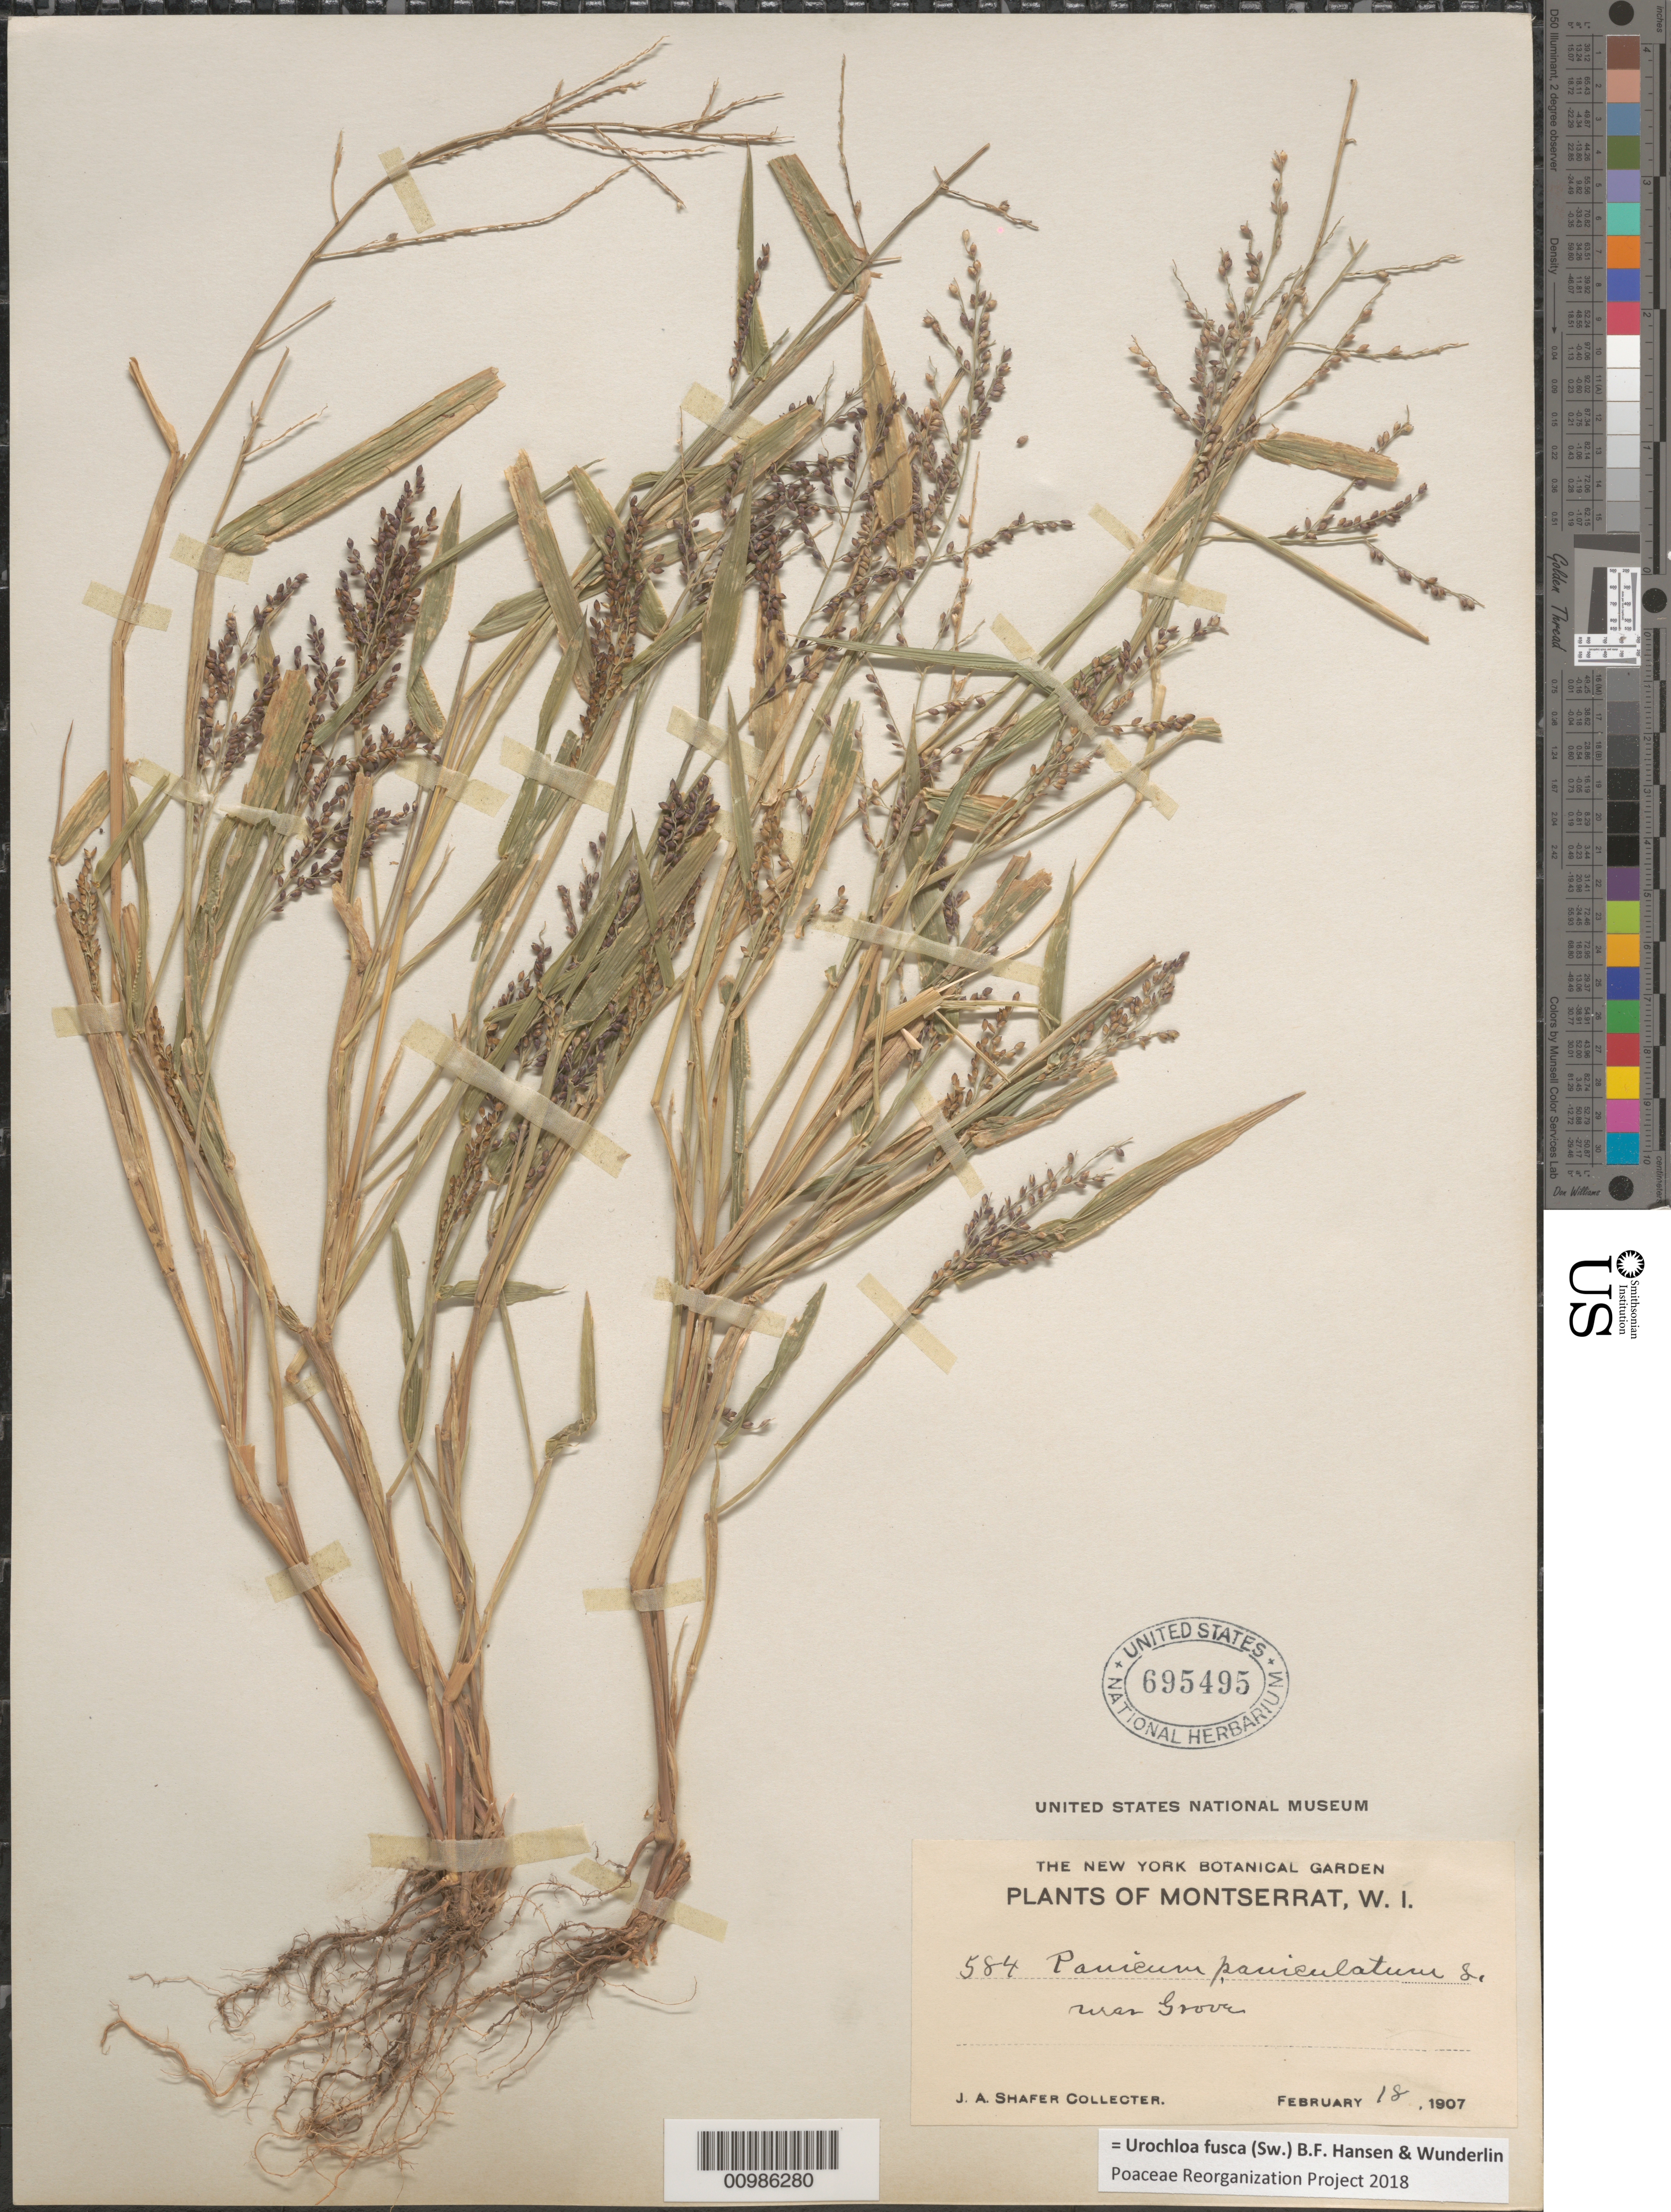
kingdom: Plantae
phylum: Tracheophyta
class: Liliopsida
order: Poales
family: Poaceae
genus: Brachiaria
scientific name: Brachiaria fasciculata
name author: (Sw.) Parodi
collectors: J. A. Shafer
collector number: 584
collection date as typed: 18 Feb 1907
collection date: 1907-02-18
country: Montserrat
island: Montserrat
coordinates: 0 N, 0 E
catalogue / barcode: US 695495